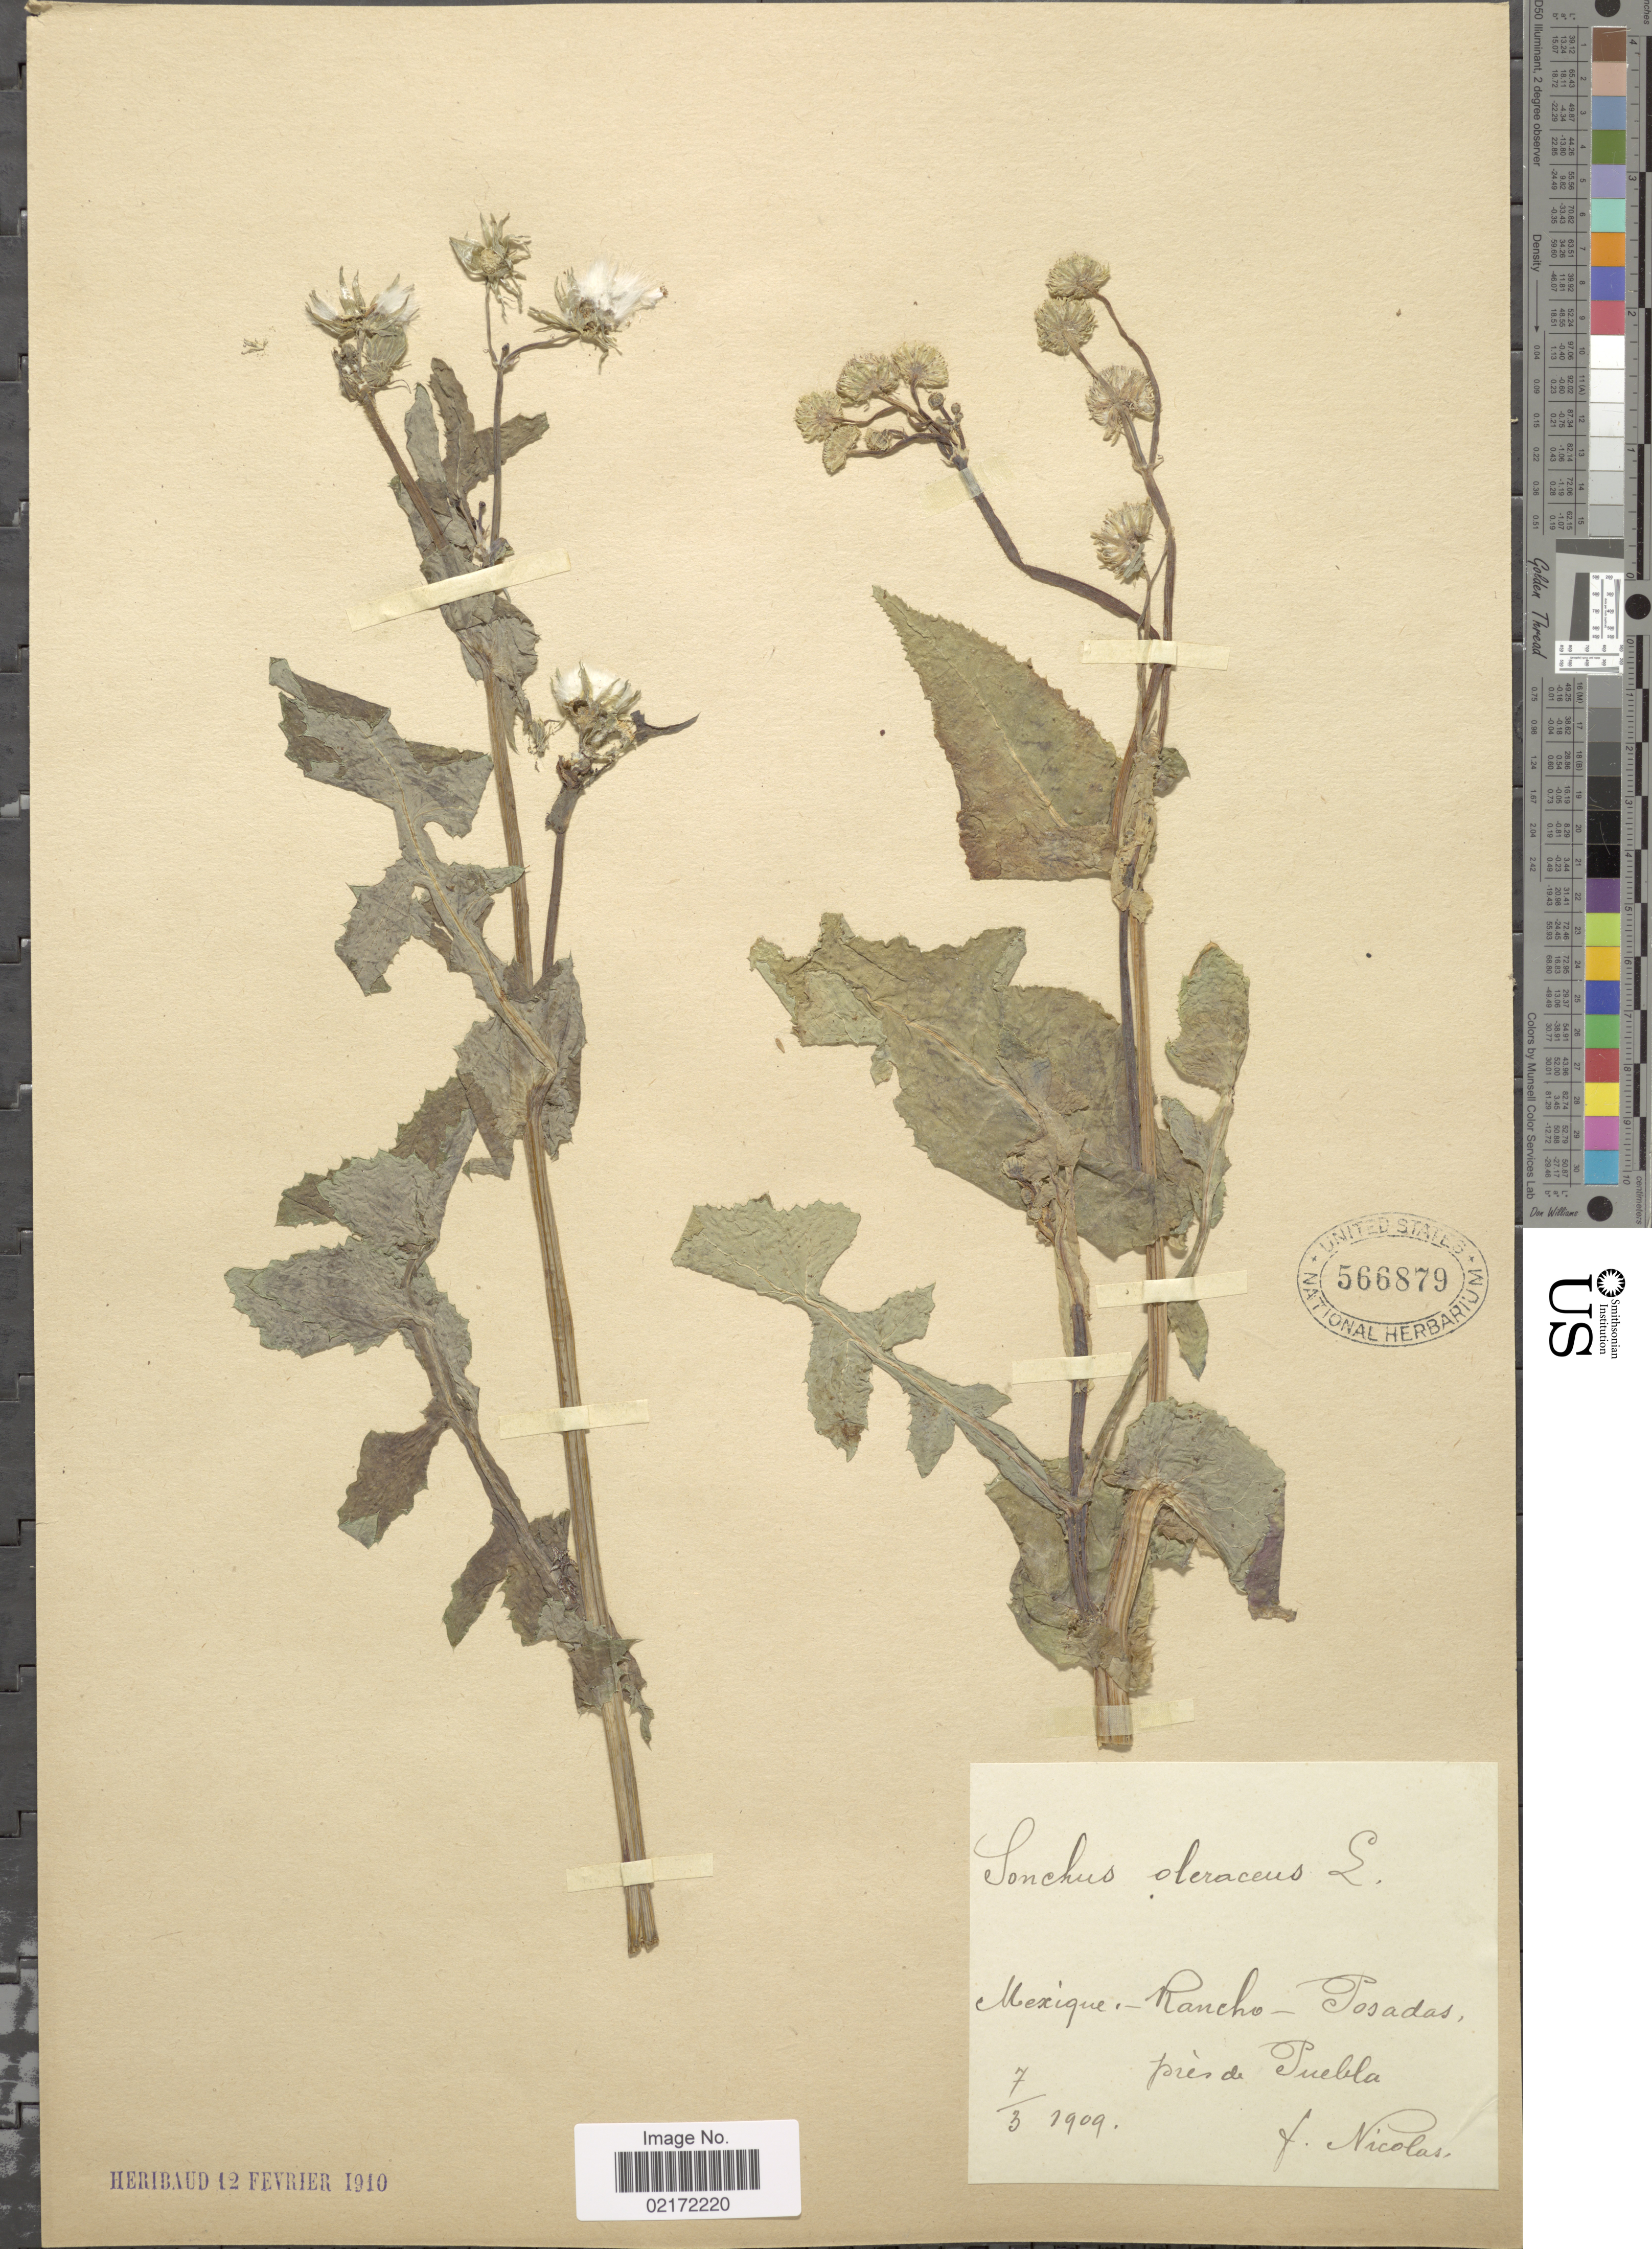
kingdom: Plantae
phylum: Tracheophyta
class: Magnoliopsida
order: Asterales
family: Asteraceae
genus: Sonchus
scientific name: Sonchus oleraceus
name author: L.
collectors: F. Nicolas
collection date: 1909-03-07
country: Mexico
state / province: Puebla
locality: Mexique.- Rancho - Posadas, près de Puebla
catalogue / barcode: US 566879